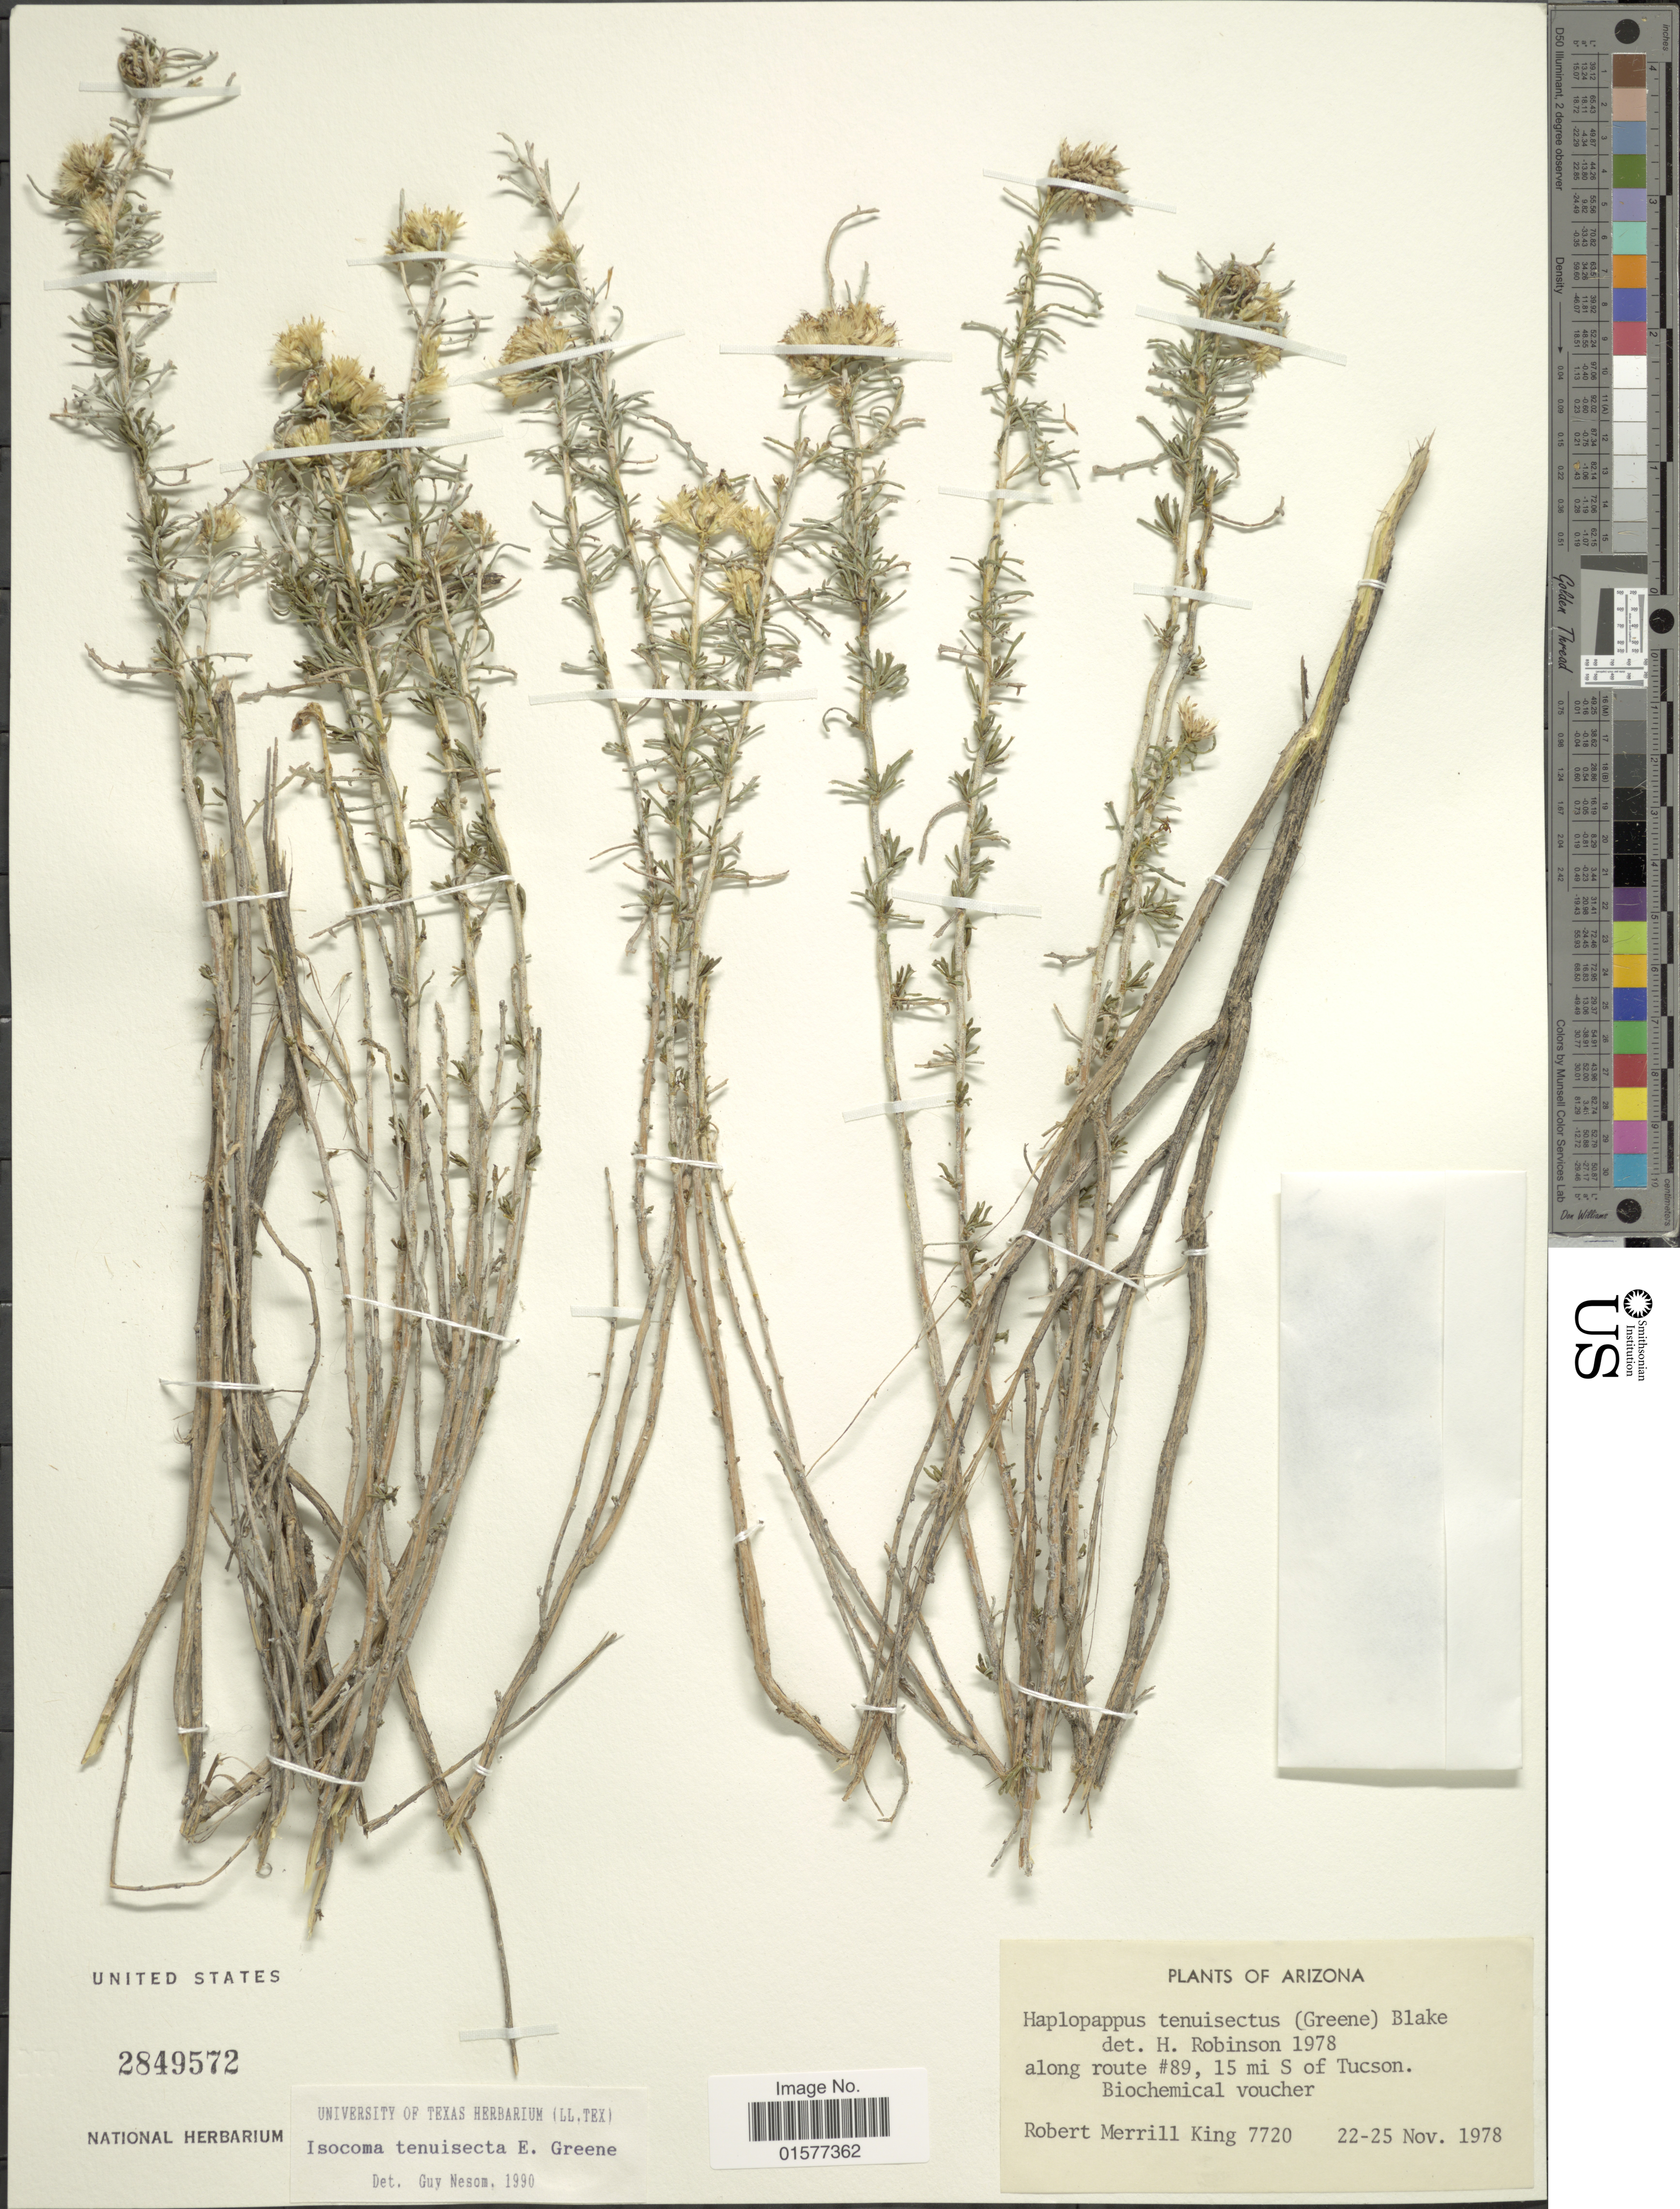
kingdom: Plantae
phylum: Tracheophyta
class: Magnoliopsida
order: Asterales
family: Asteraceae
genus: Isocoma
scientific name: Isocoma tenuisecta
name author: Greene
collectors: R. M. King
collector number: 7720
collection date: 1978-11-22/1978-11-25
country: United States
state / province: Arizona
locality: Along route #89, 15 mi S of Tucson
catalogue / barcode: US 2849572